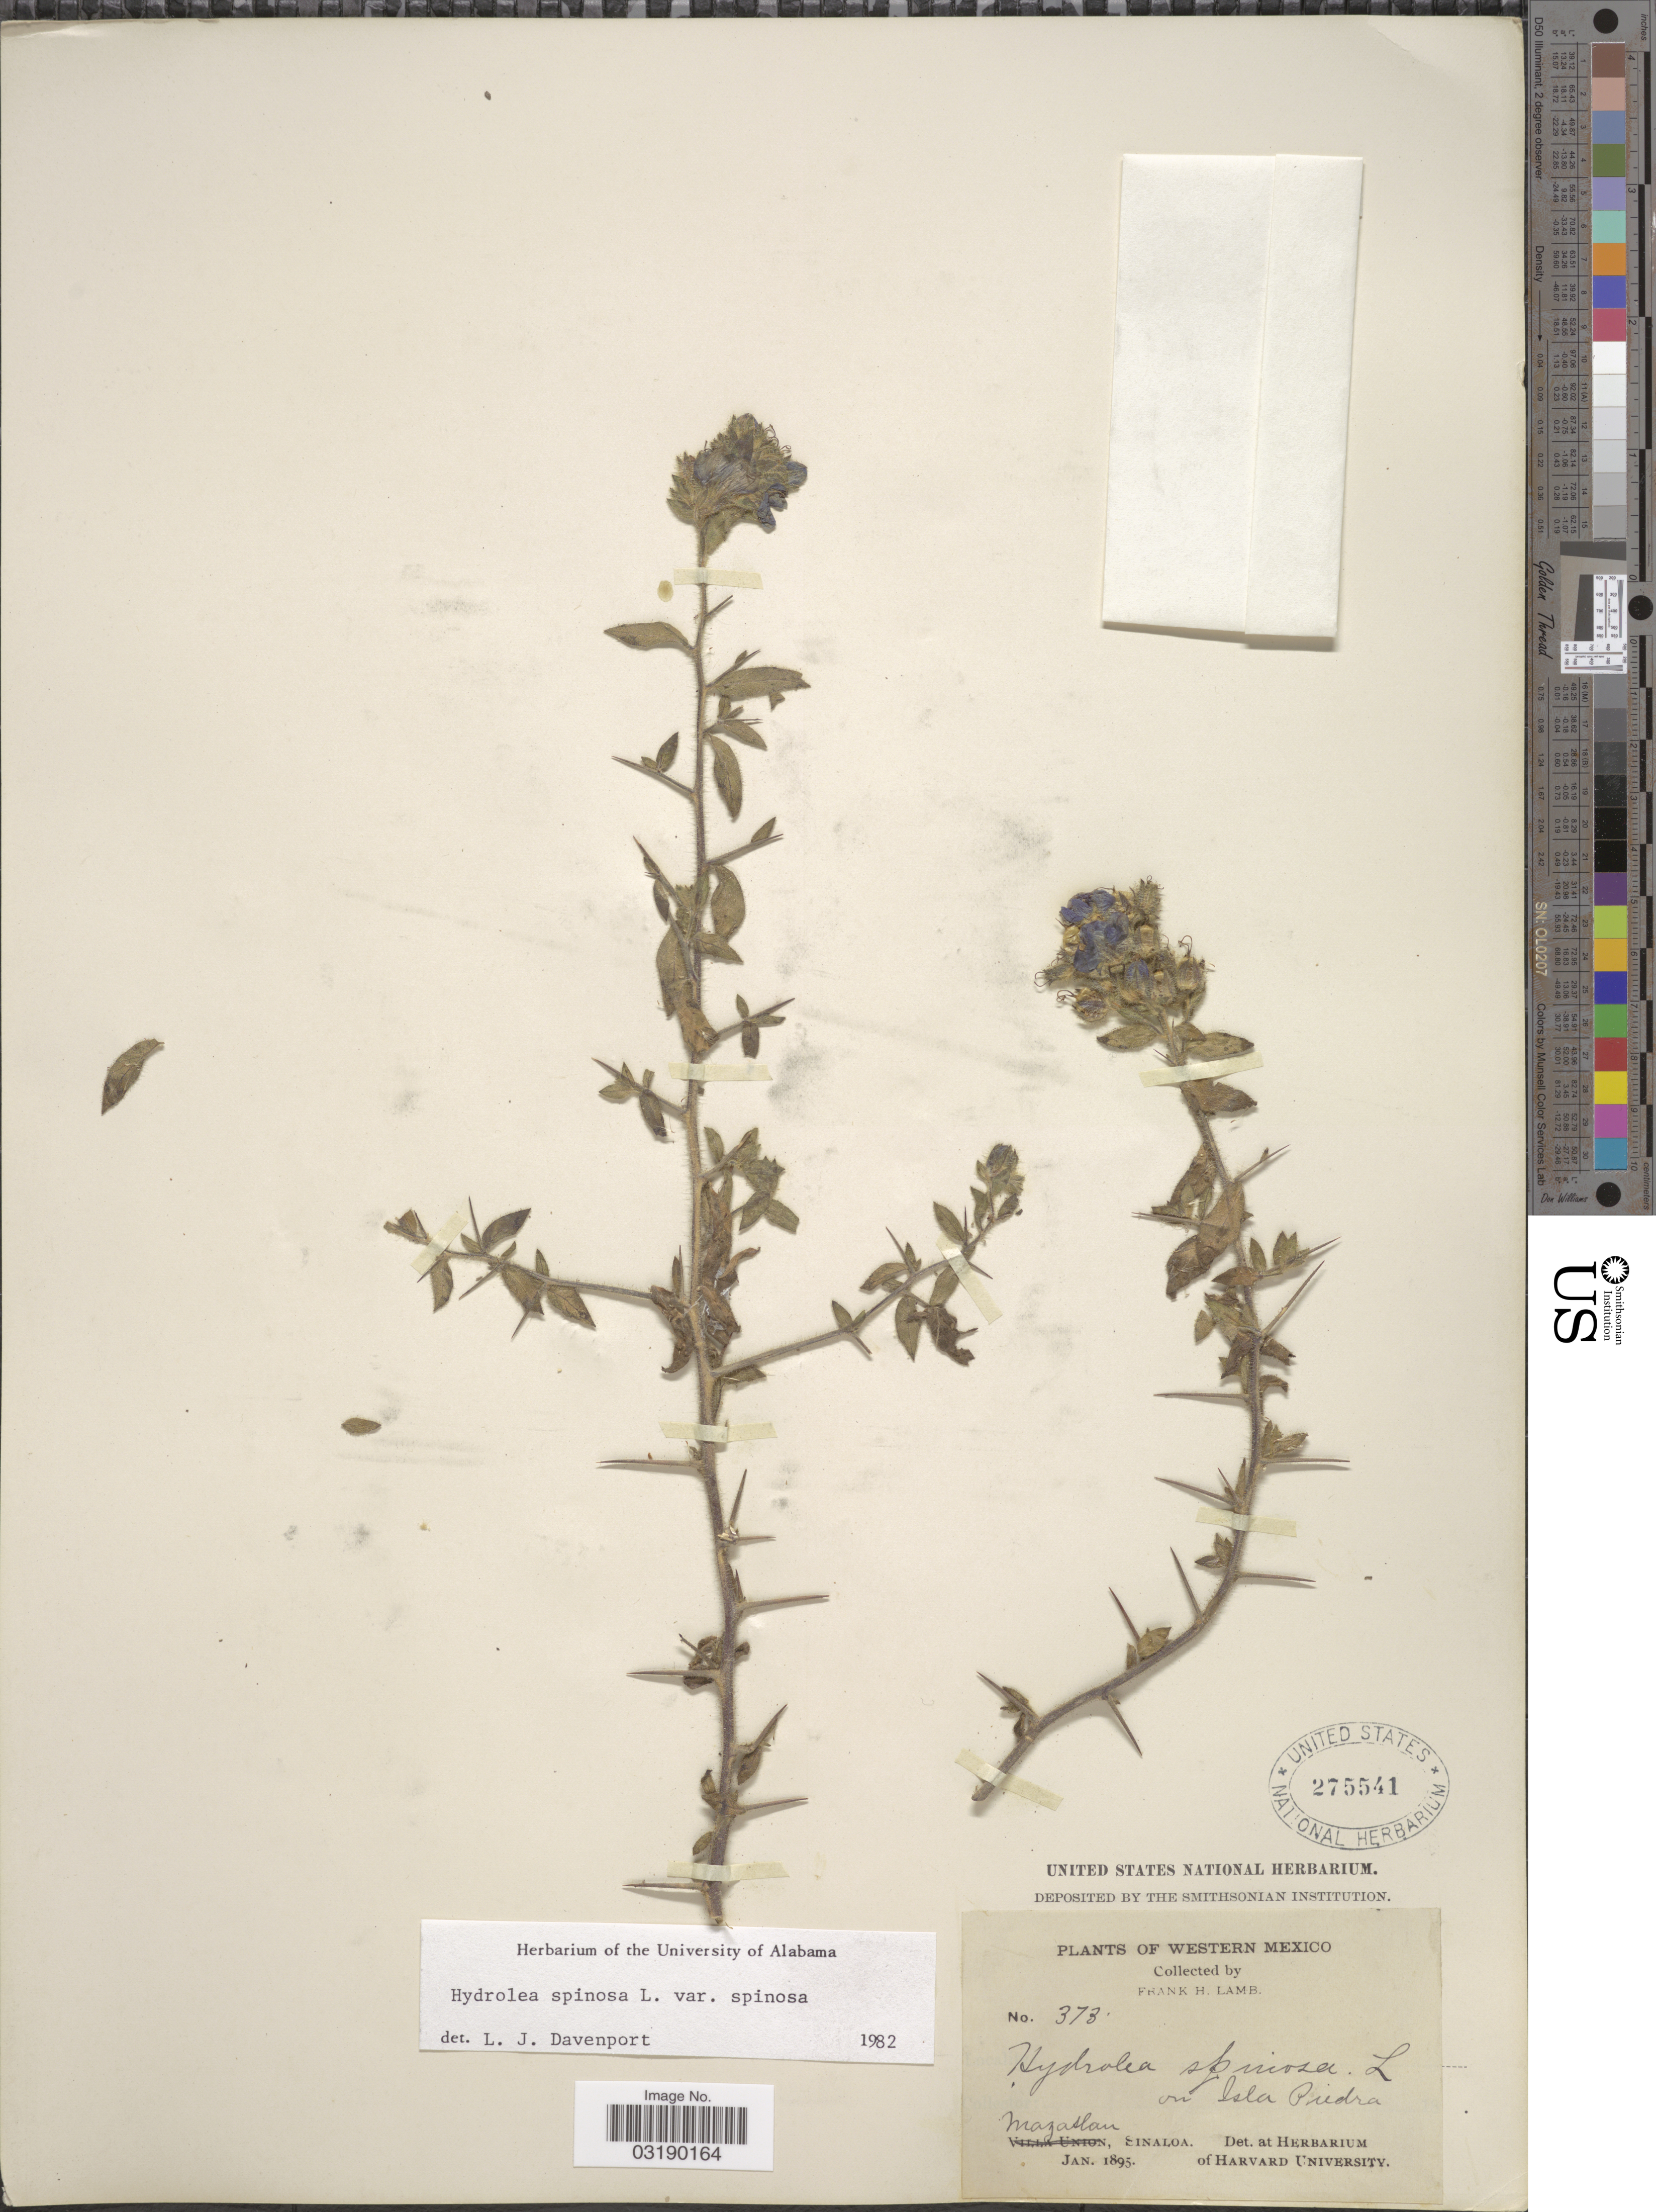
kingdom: Plantae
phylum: Tracheophyta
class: Magnoliopsida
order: Solanales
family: Hydroleaceae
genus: Hydrolea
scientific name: Hydrolea spinosa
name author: L.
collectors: F. H. Lamb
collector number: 373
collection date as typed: Jan 1 1895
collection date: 1895-01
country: Mexico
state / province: Sinaloa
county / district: Mazatlán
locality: On Isla Piedra.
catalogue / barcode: US 275541